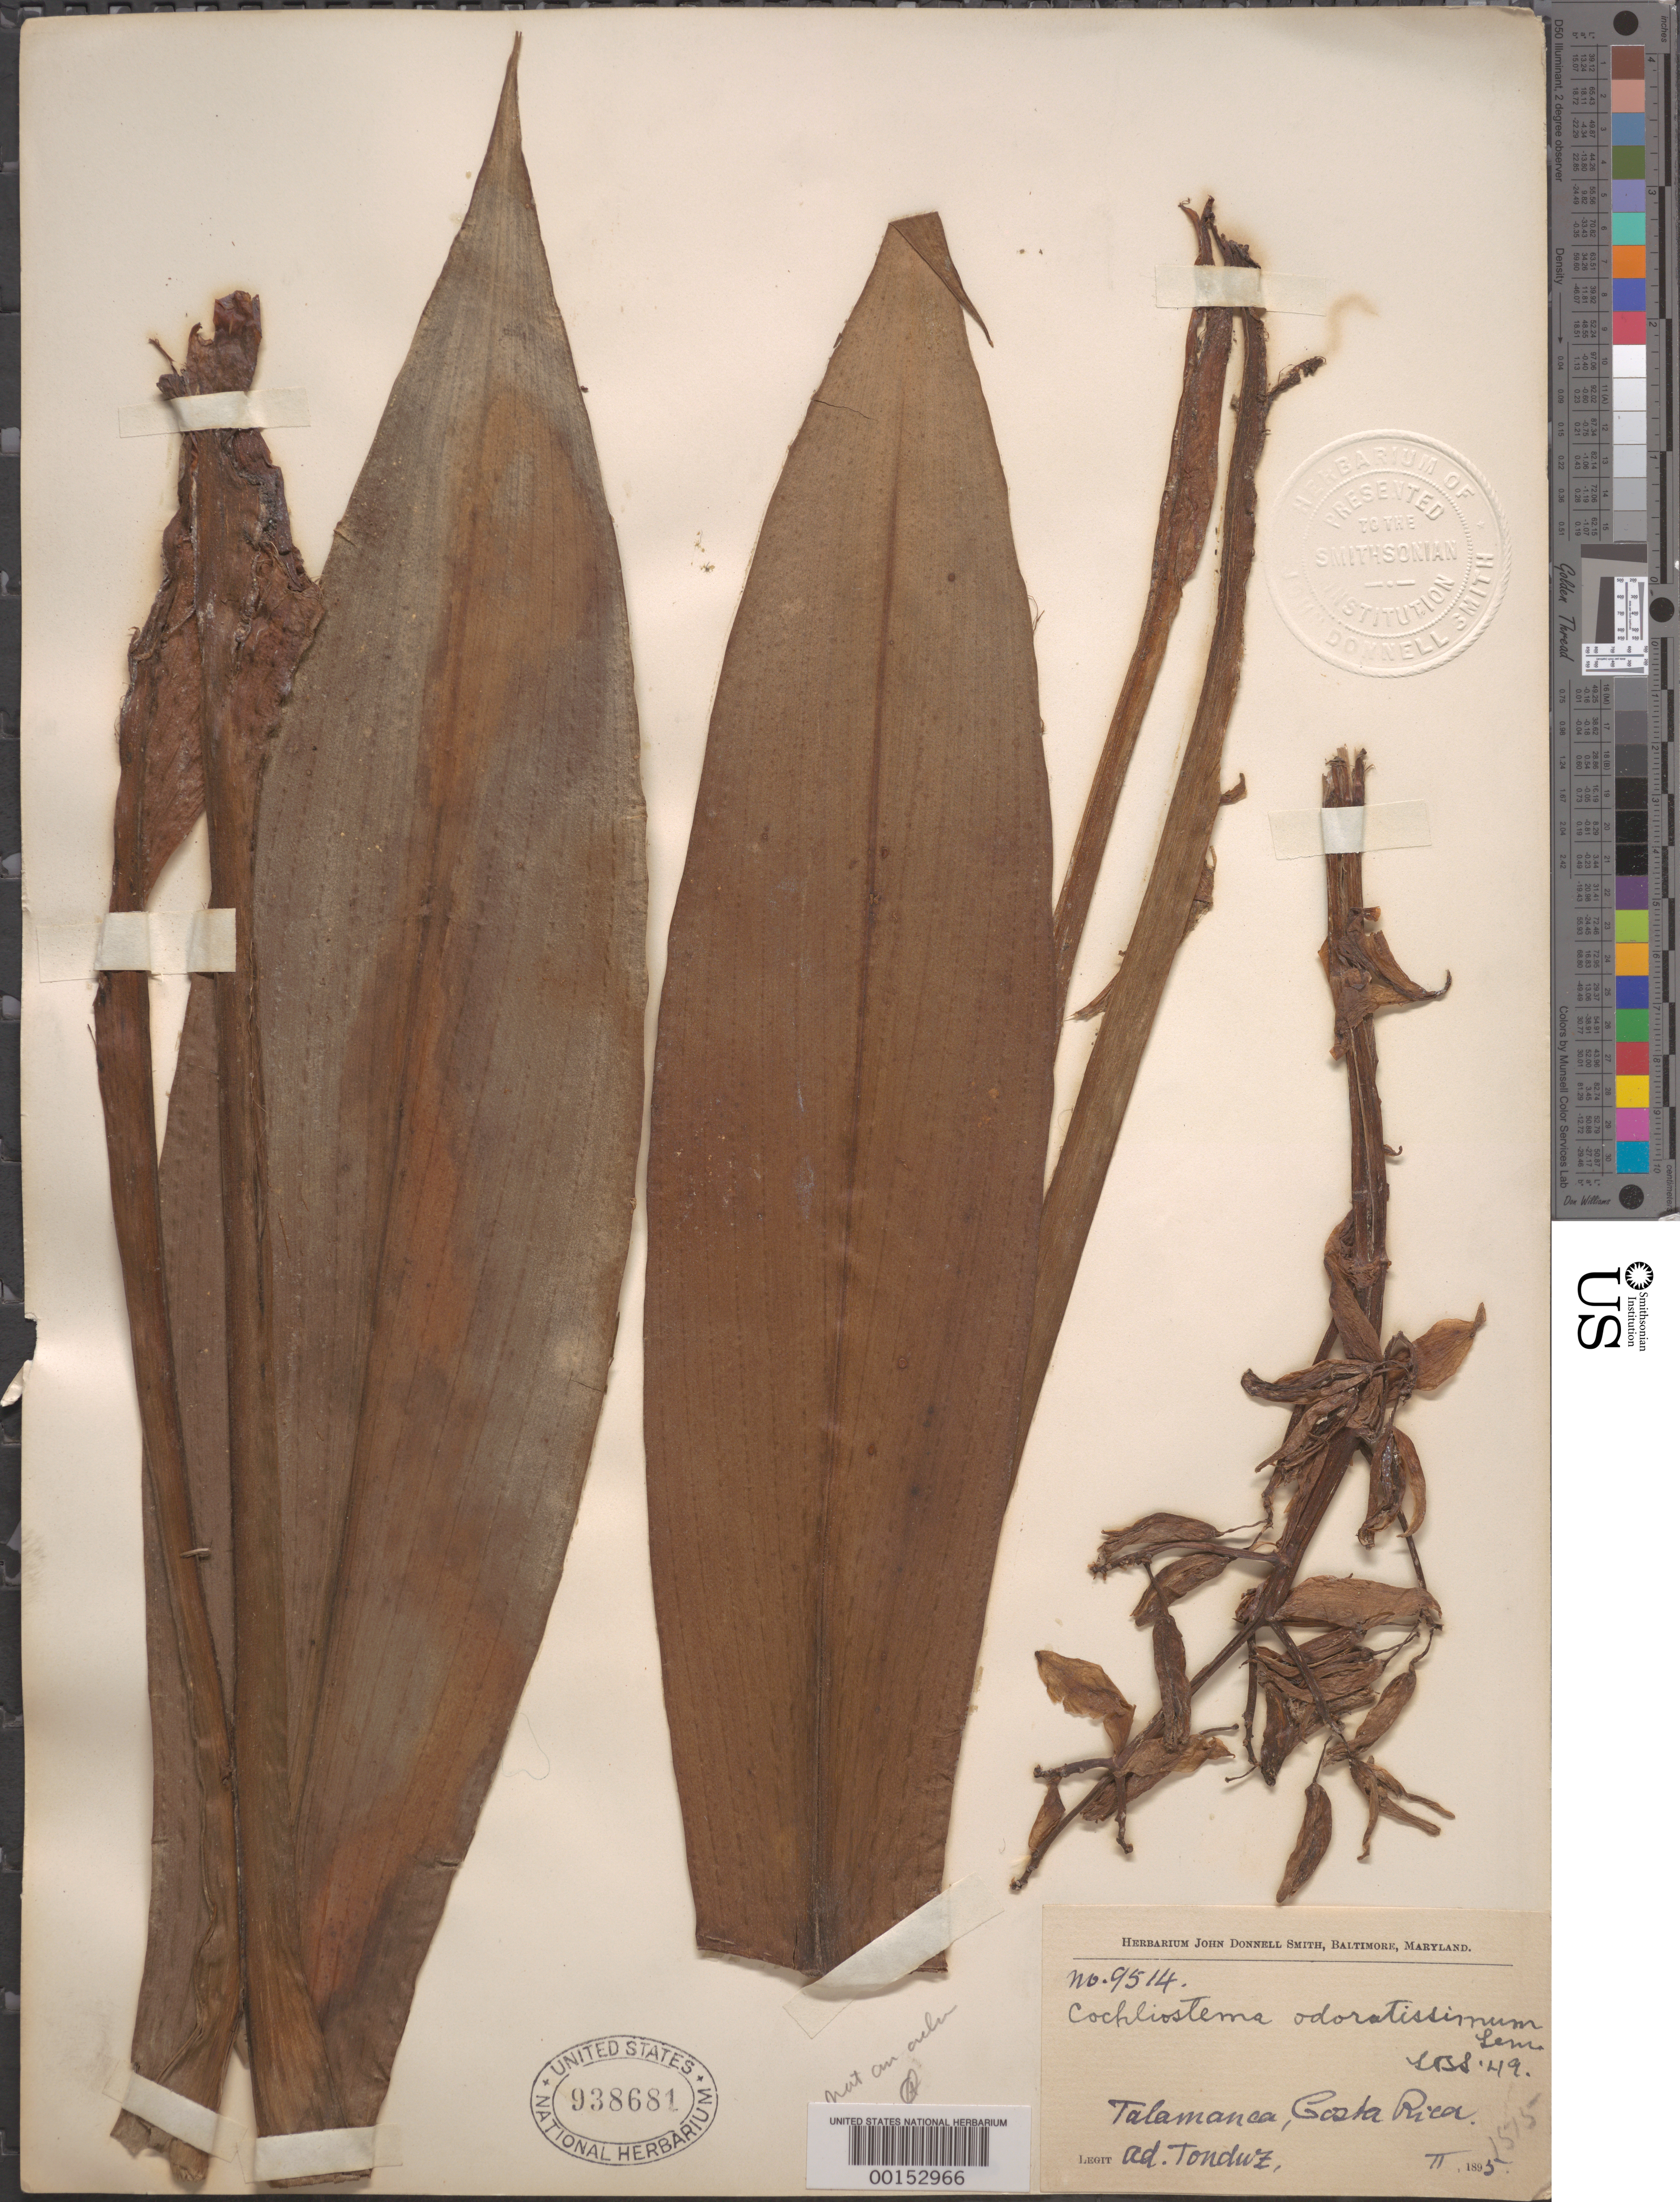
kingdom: Plantae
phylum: Tracheophyta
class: Liliopsida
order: Commelinales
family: Commelinaceae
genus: Cochliostema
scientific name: Cochliostema odoratissimum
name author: Lem.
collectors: A. Tonduz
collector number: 9514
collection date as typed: Feb 1895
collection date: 1895-02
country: Costa Rica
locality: Talamanca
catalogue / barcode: US 938681